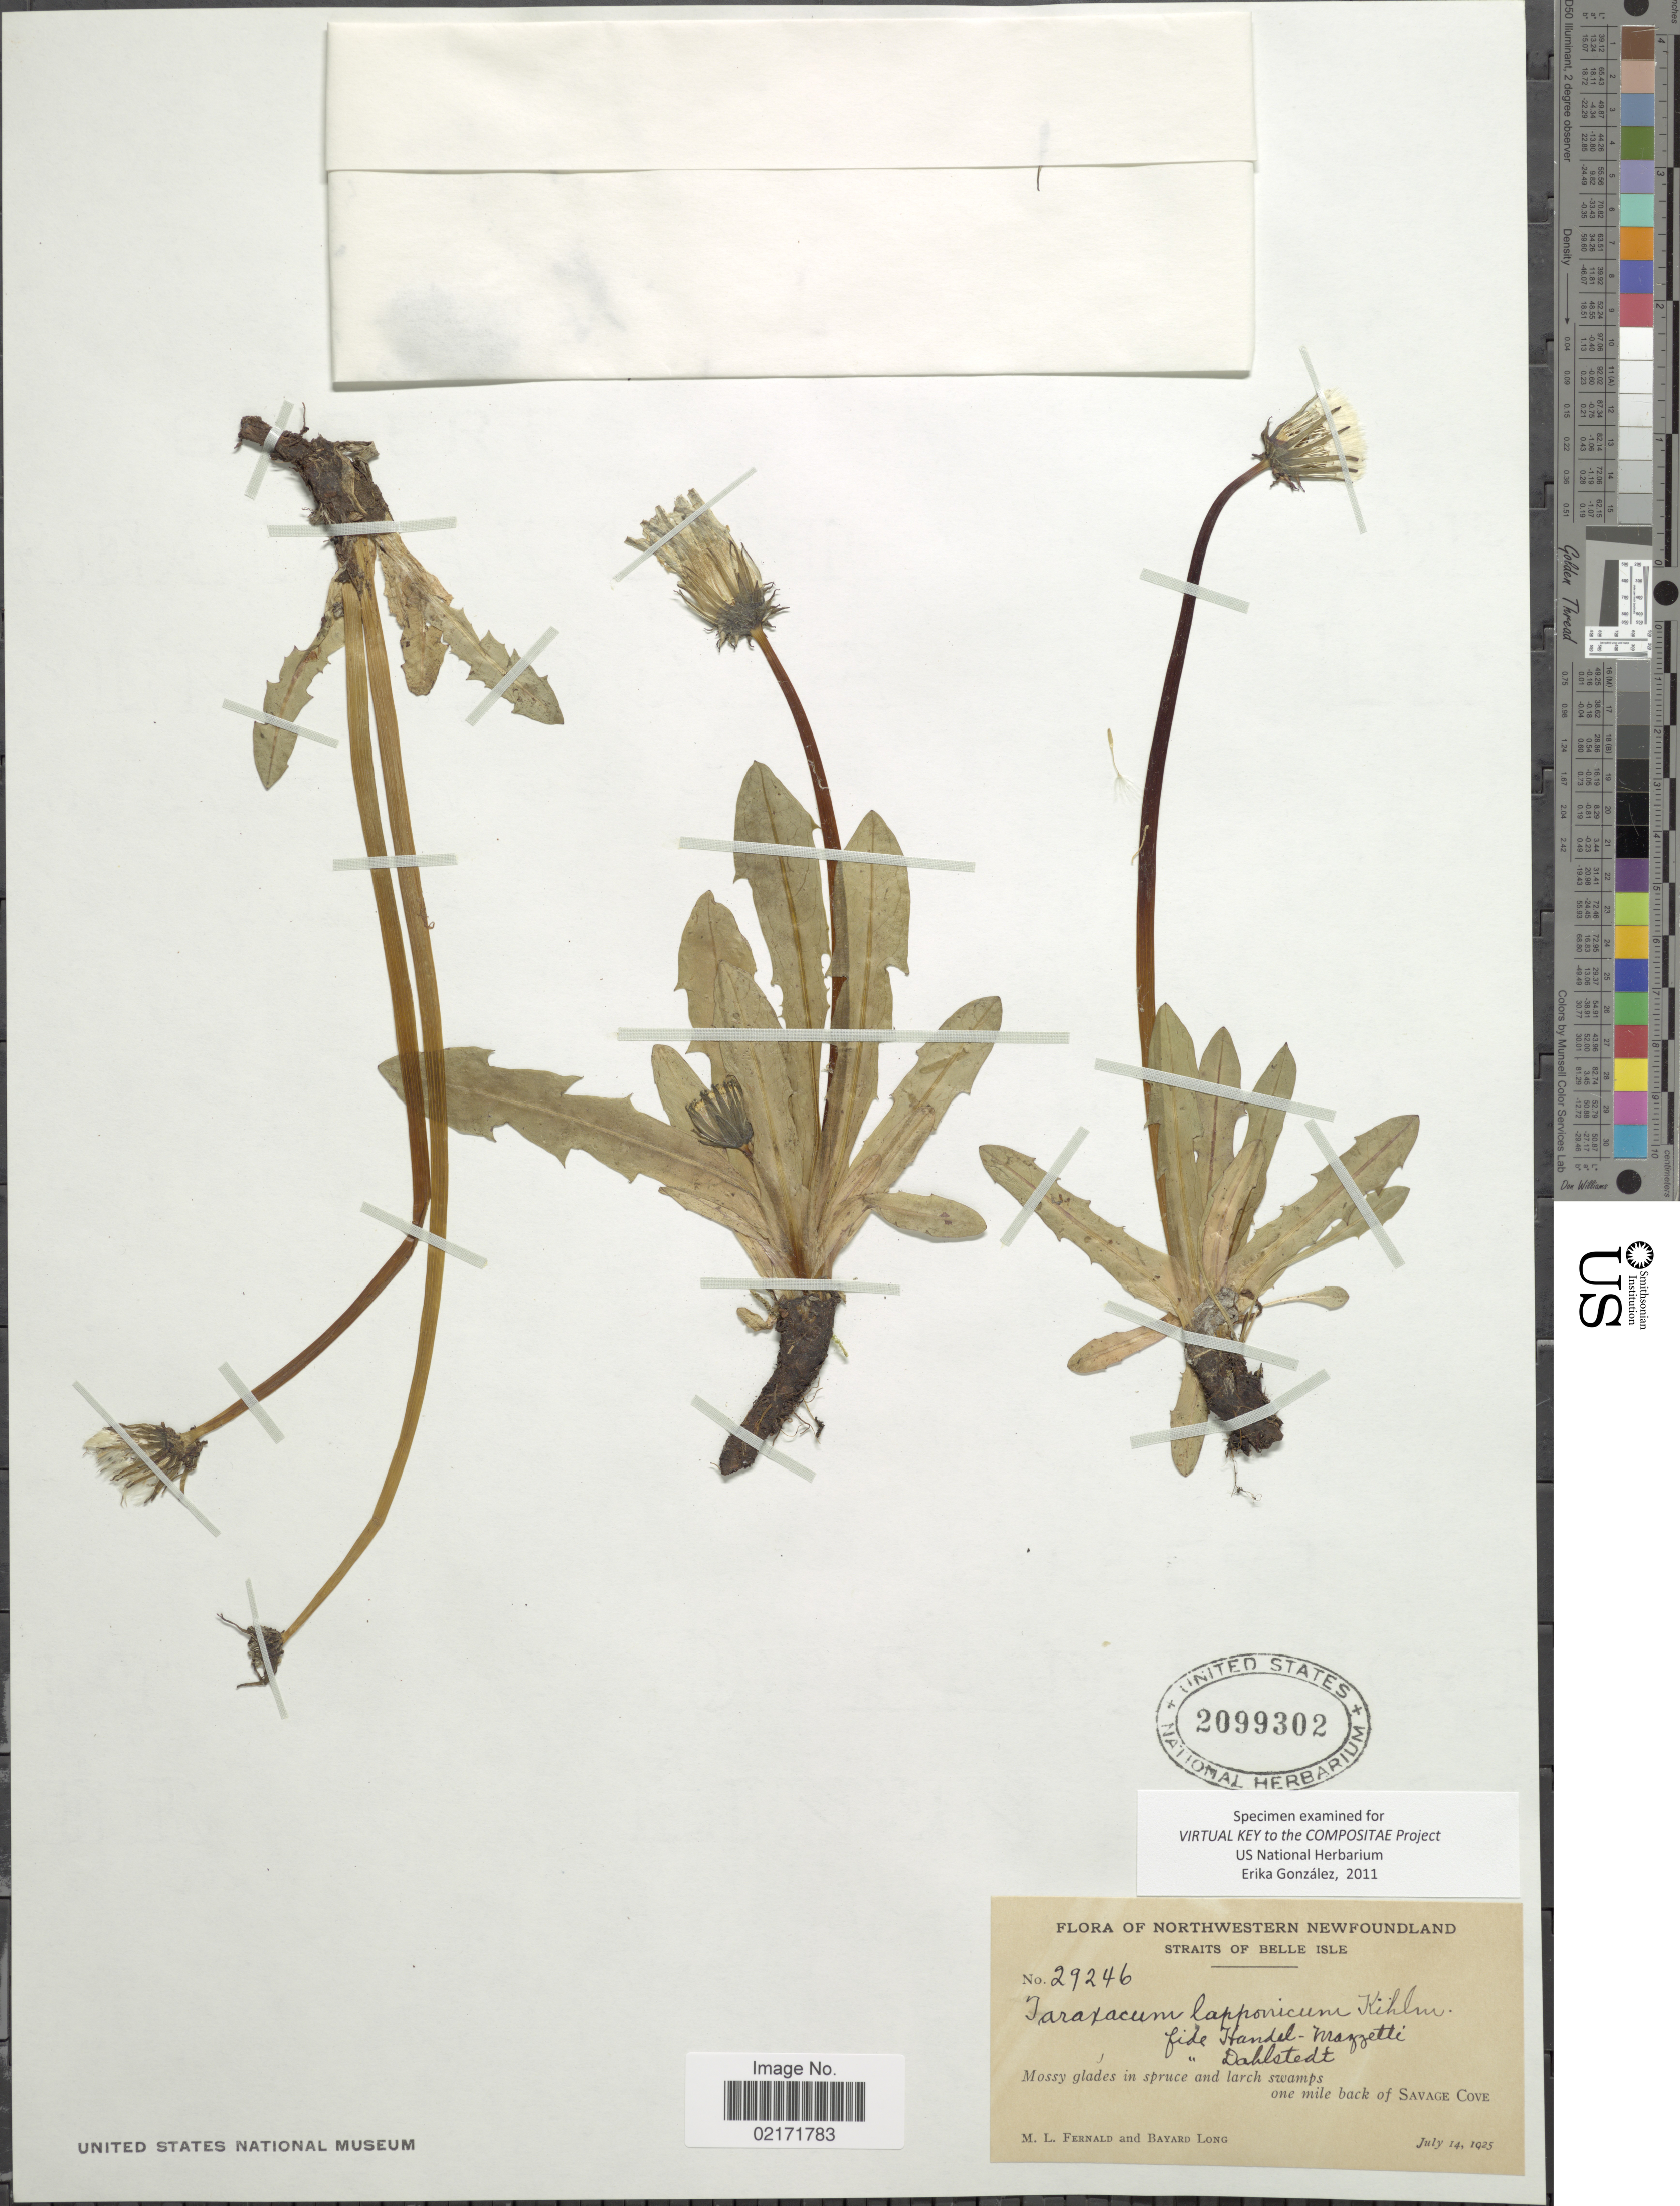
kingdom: Plantae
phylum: Tracheophyta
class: Magnoliopsida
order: Asterales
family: Asteraceae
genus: Taraxacum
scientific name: Taraxacum croceum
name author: Dahlst.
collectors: M. L. Fernald & B. Long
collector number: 29246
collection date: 1925-07-14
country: Canada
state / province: Newfoundland and Labrador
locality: Northwestern Newfoundland. Straits of Belle Isle. Mossy glades in spruce and larch swamps one mile back of Savage Cove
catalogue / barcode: US 2099302